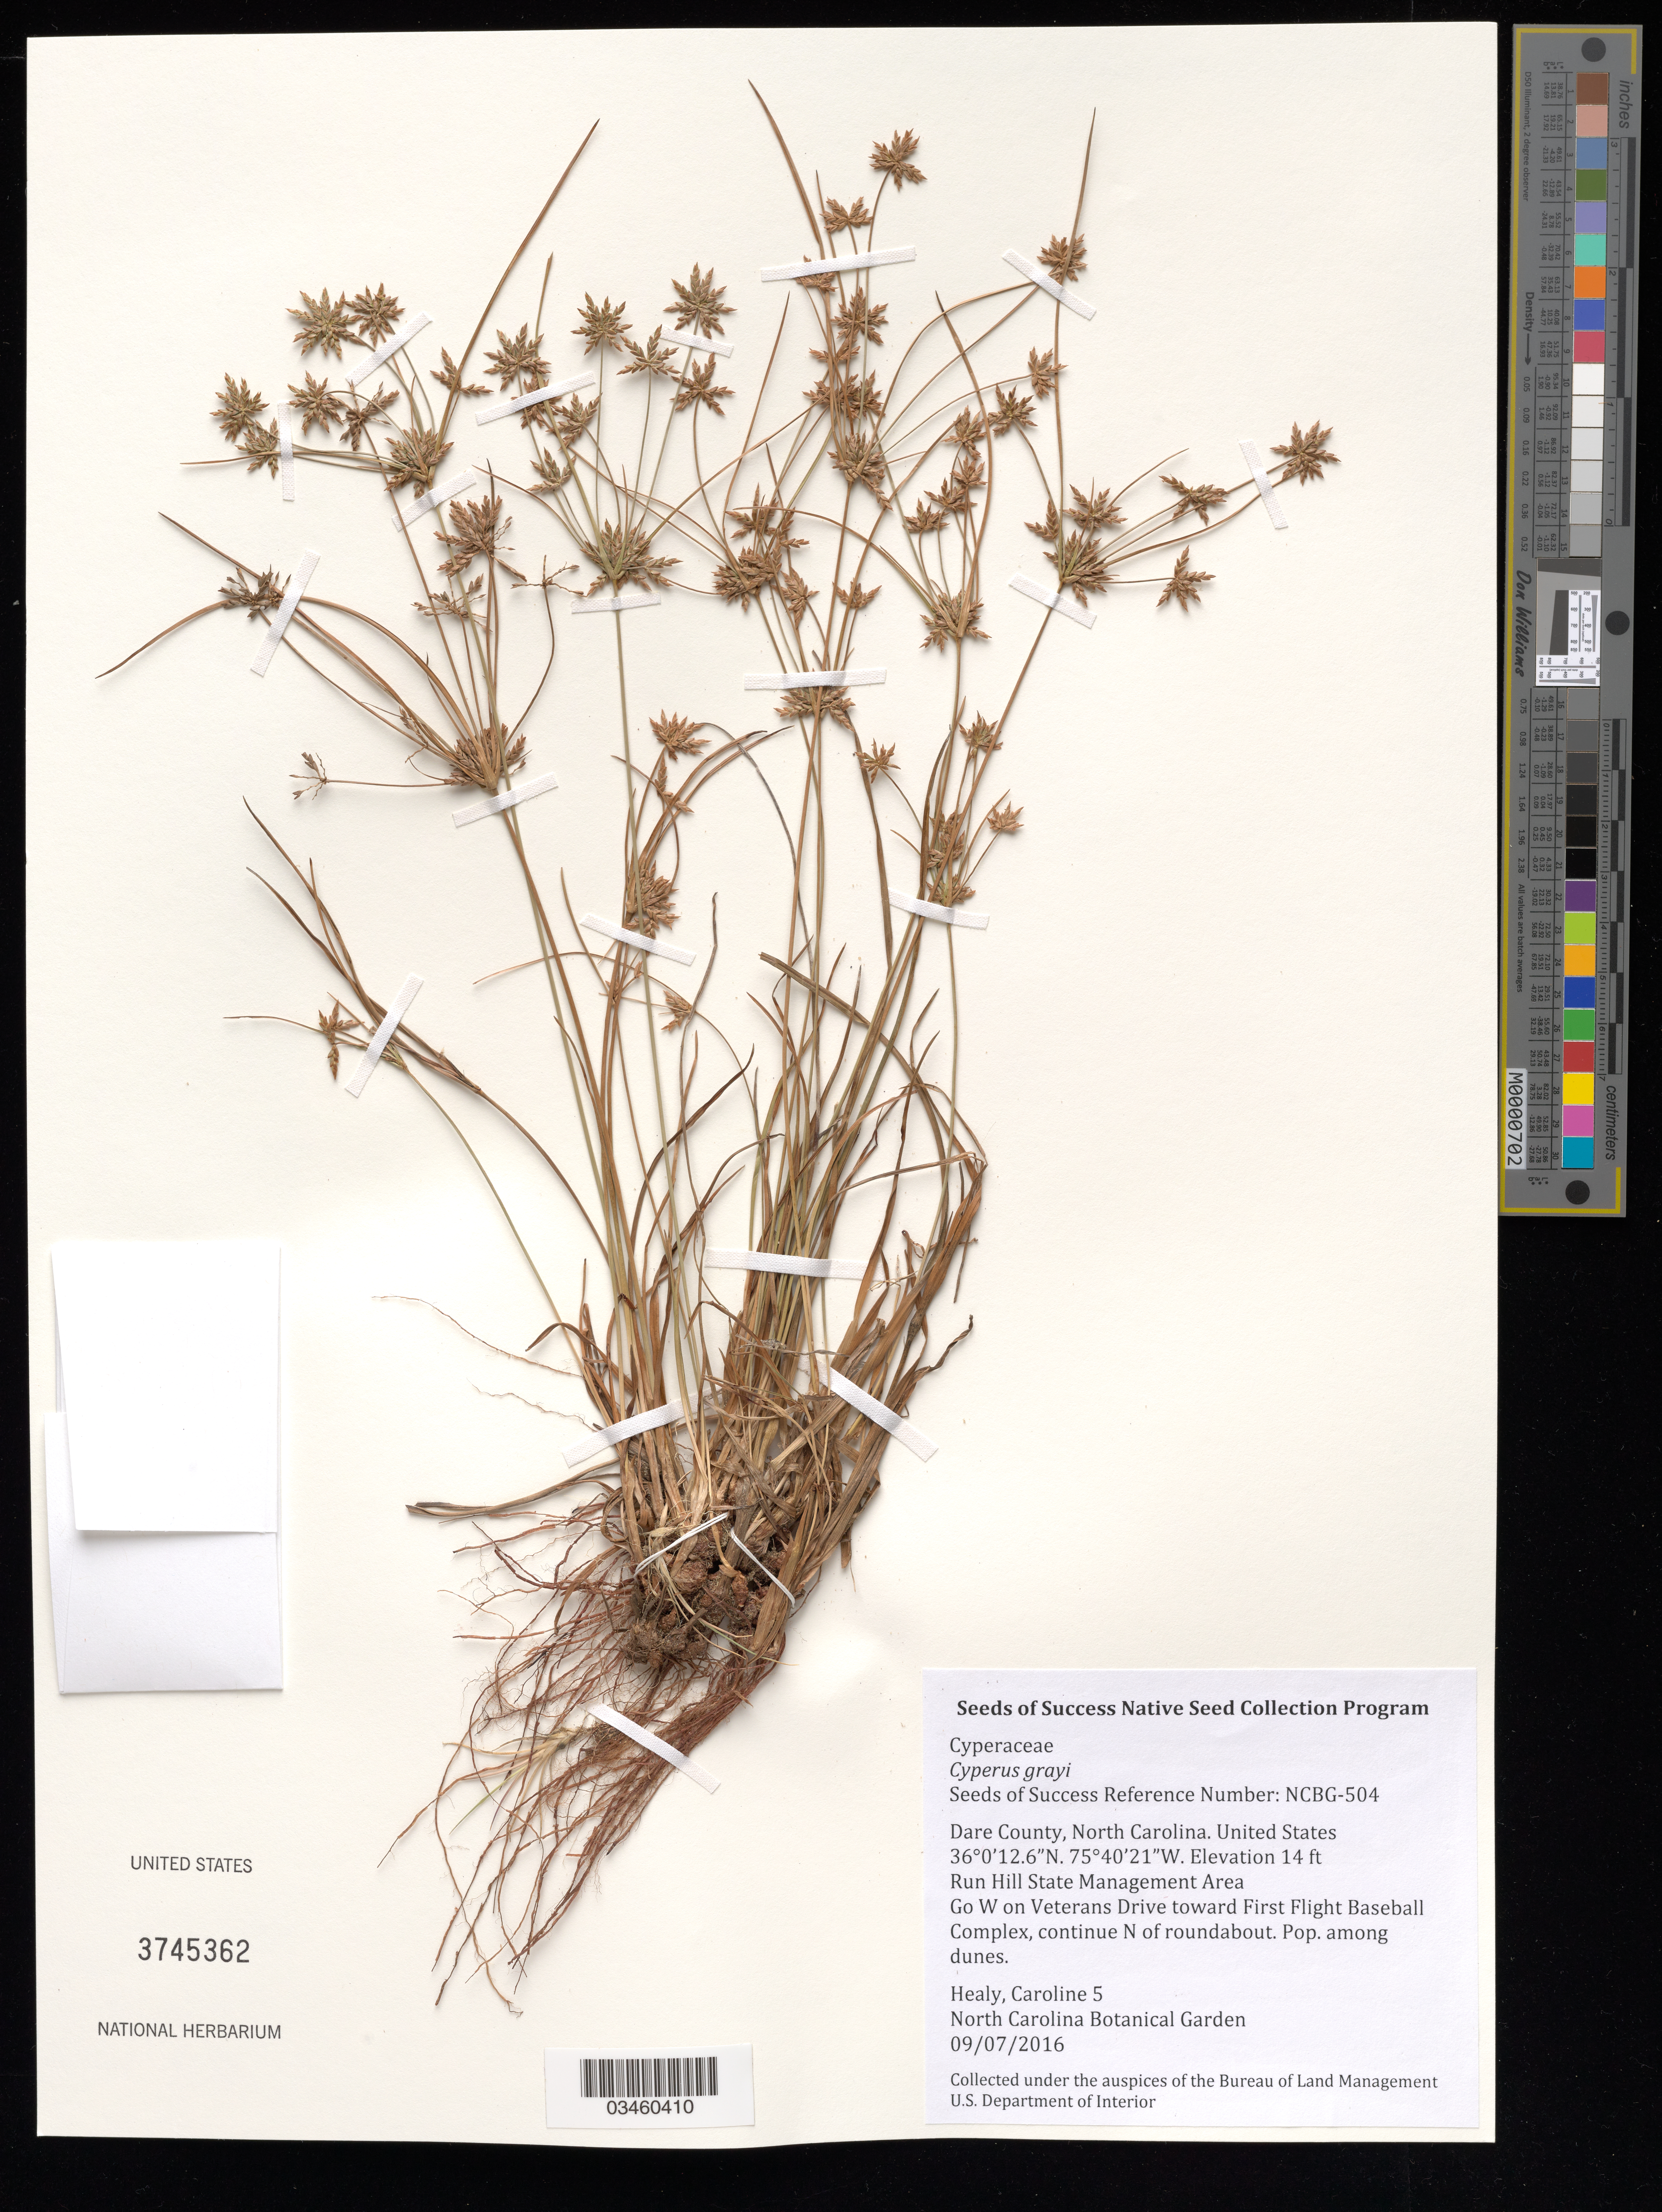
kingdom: Plantae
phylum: Tracheophyta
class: Liliopsida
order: Poales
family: Cyperaceae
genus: Cyperus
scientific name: Cyperus grayi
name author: Torr.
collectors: C. Healy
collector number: NCBG-504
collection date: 2016-09-07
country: United States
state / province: North Carolina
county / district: Dare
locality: Run Hill State Natural Area, N/A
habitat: Central coast beach-heather dune shrubland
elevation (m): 4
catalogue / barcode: US 3745362